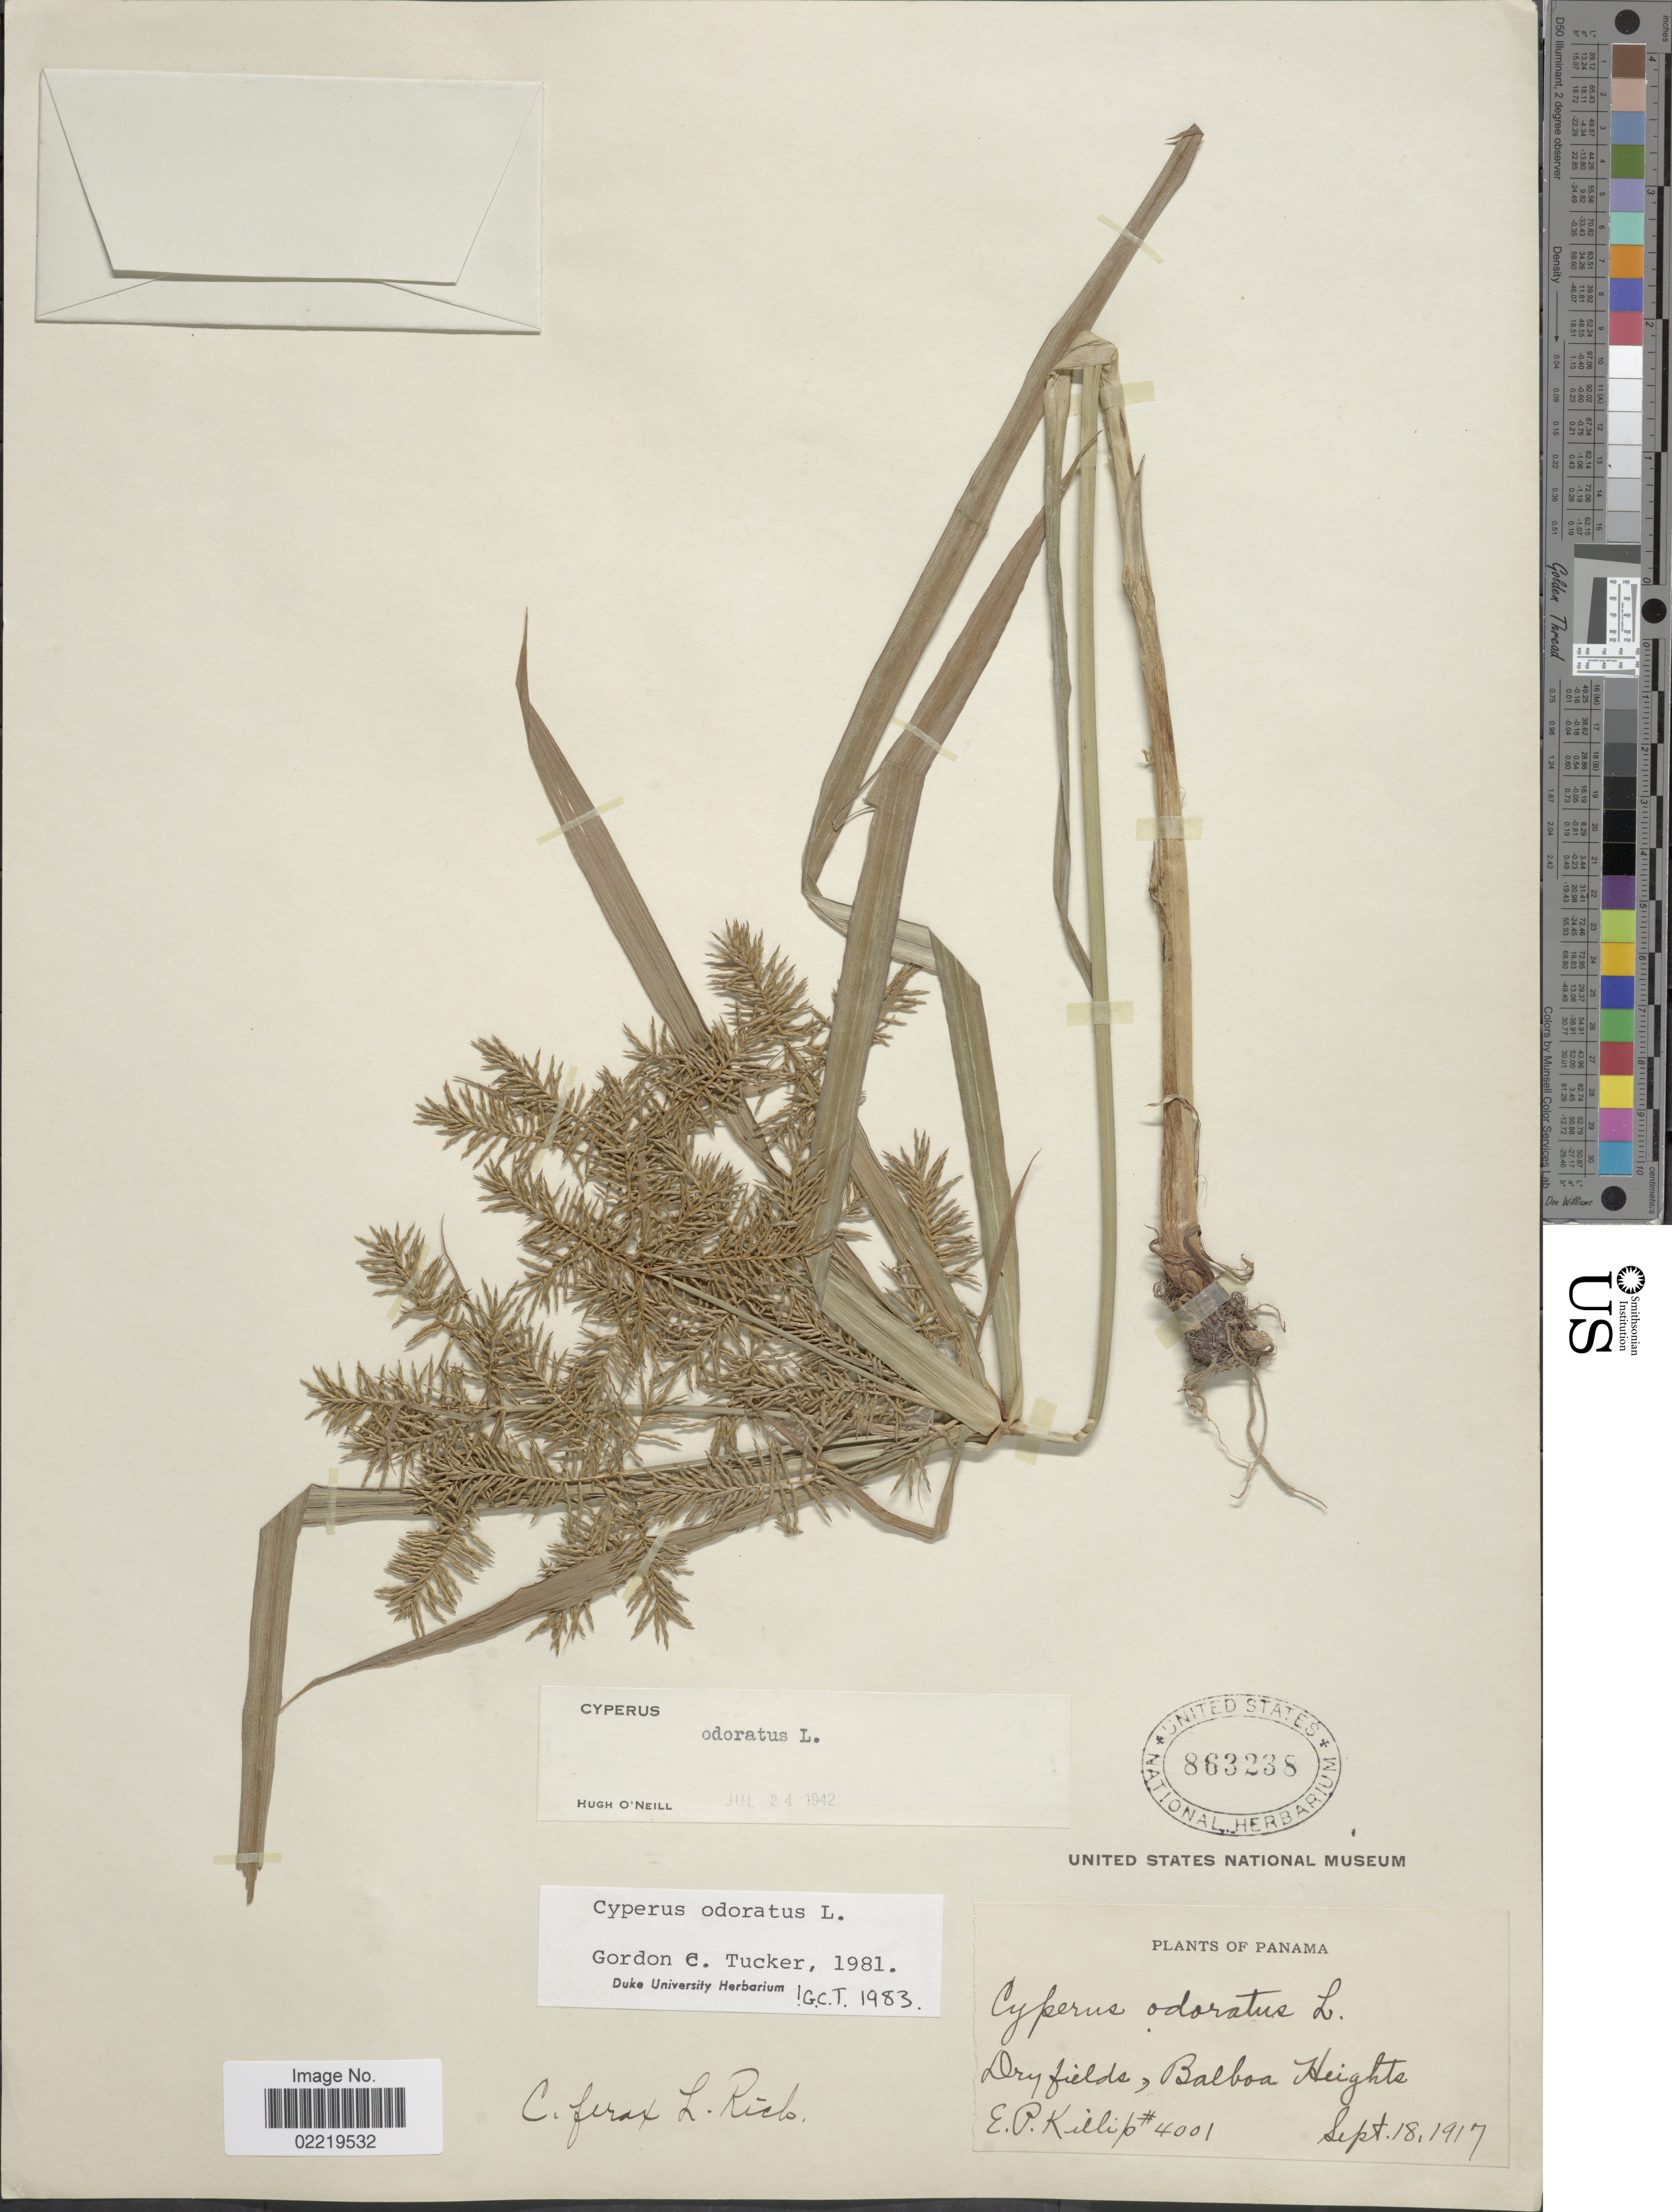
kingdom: Plantae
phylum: Tracheophyta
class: Liliopsida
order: Poales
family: Cyperaceae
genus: Cyperus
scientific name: Cyperus odoratus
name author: L.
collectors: E. P. Killip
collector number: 4001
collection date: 1917-09-18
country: Panama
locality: Dry fields, Balboa Heights.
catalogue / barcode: US 863238